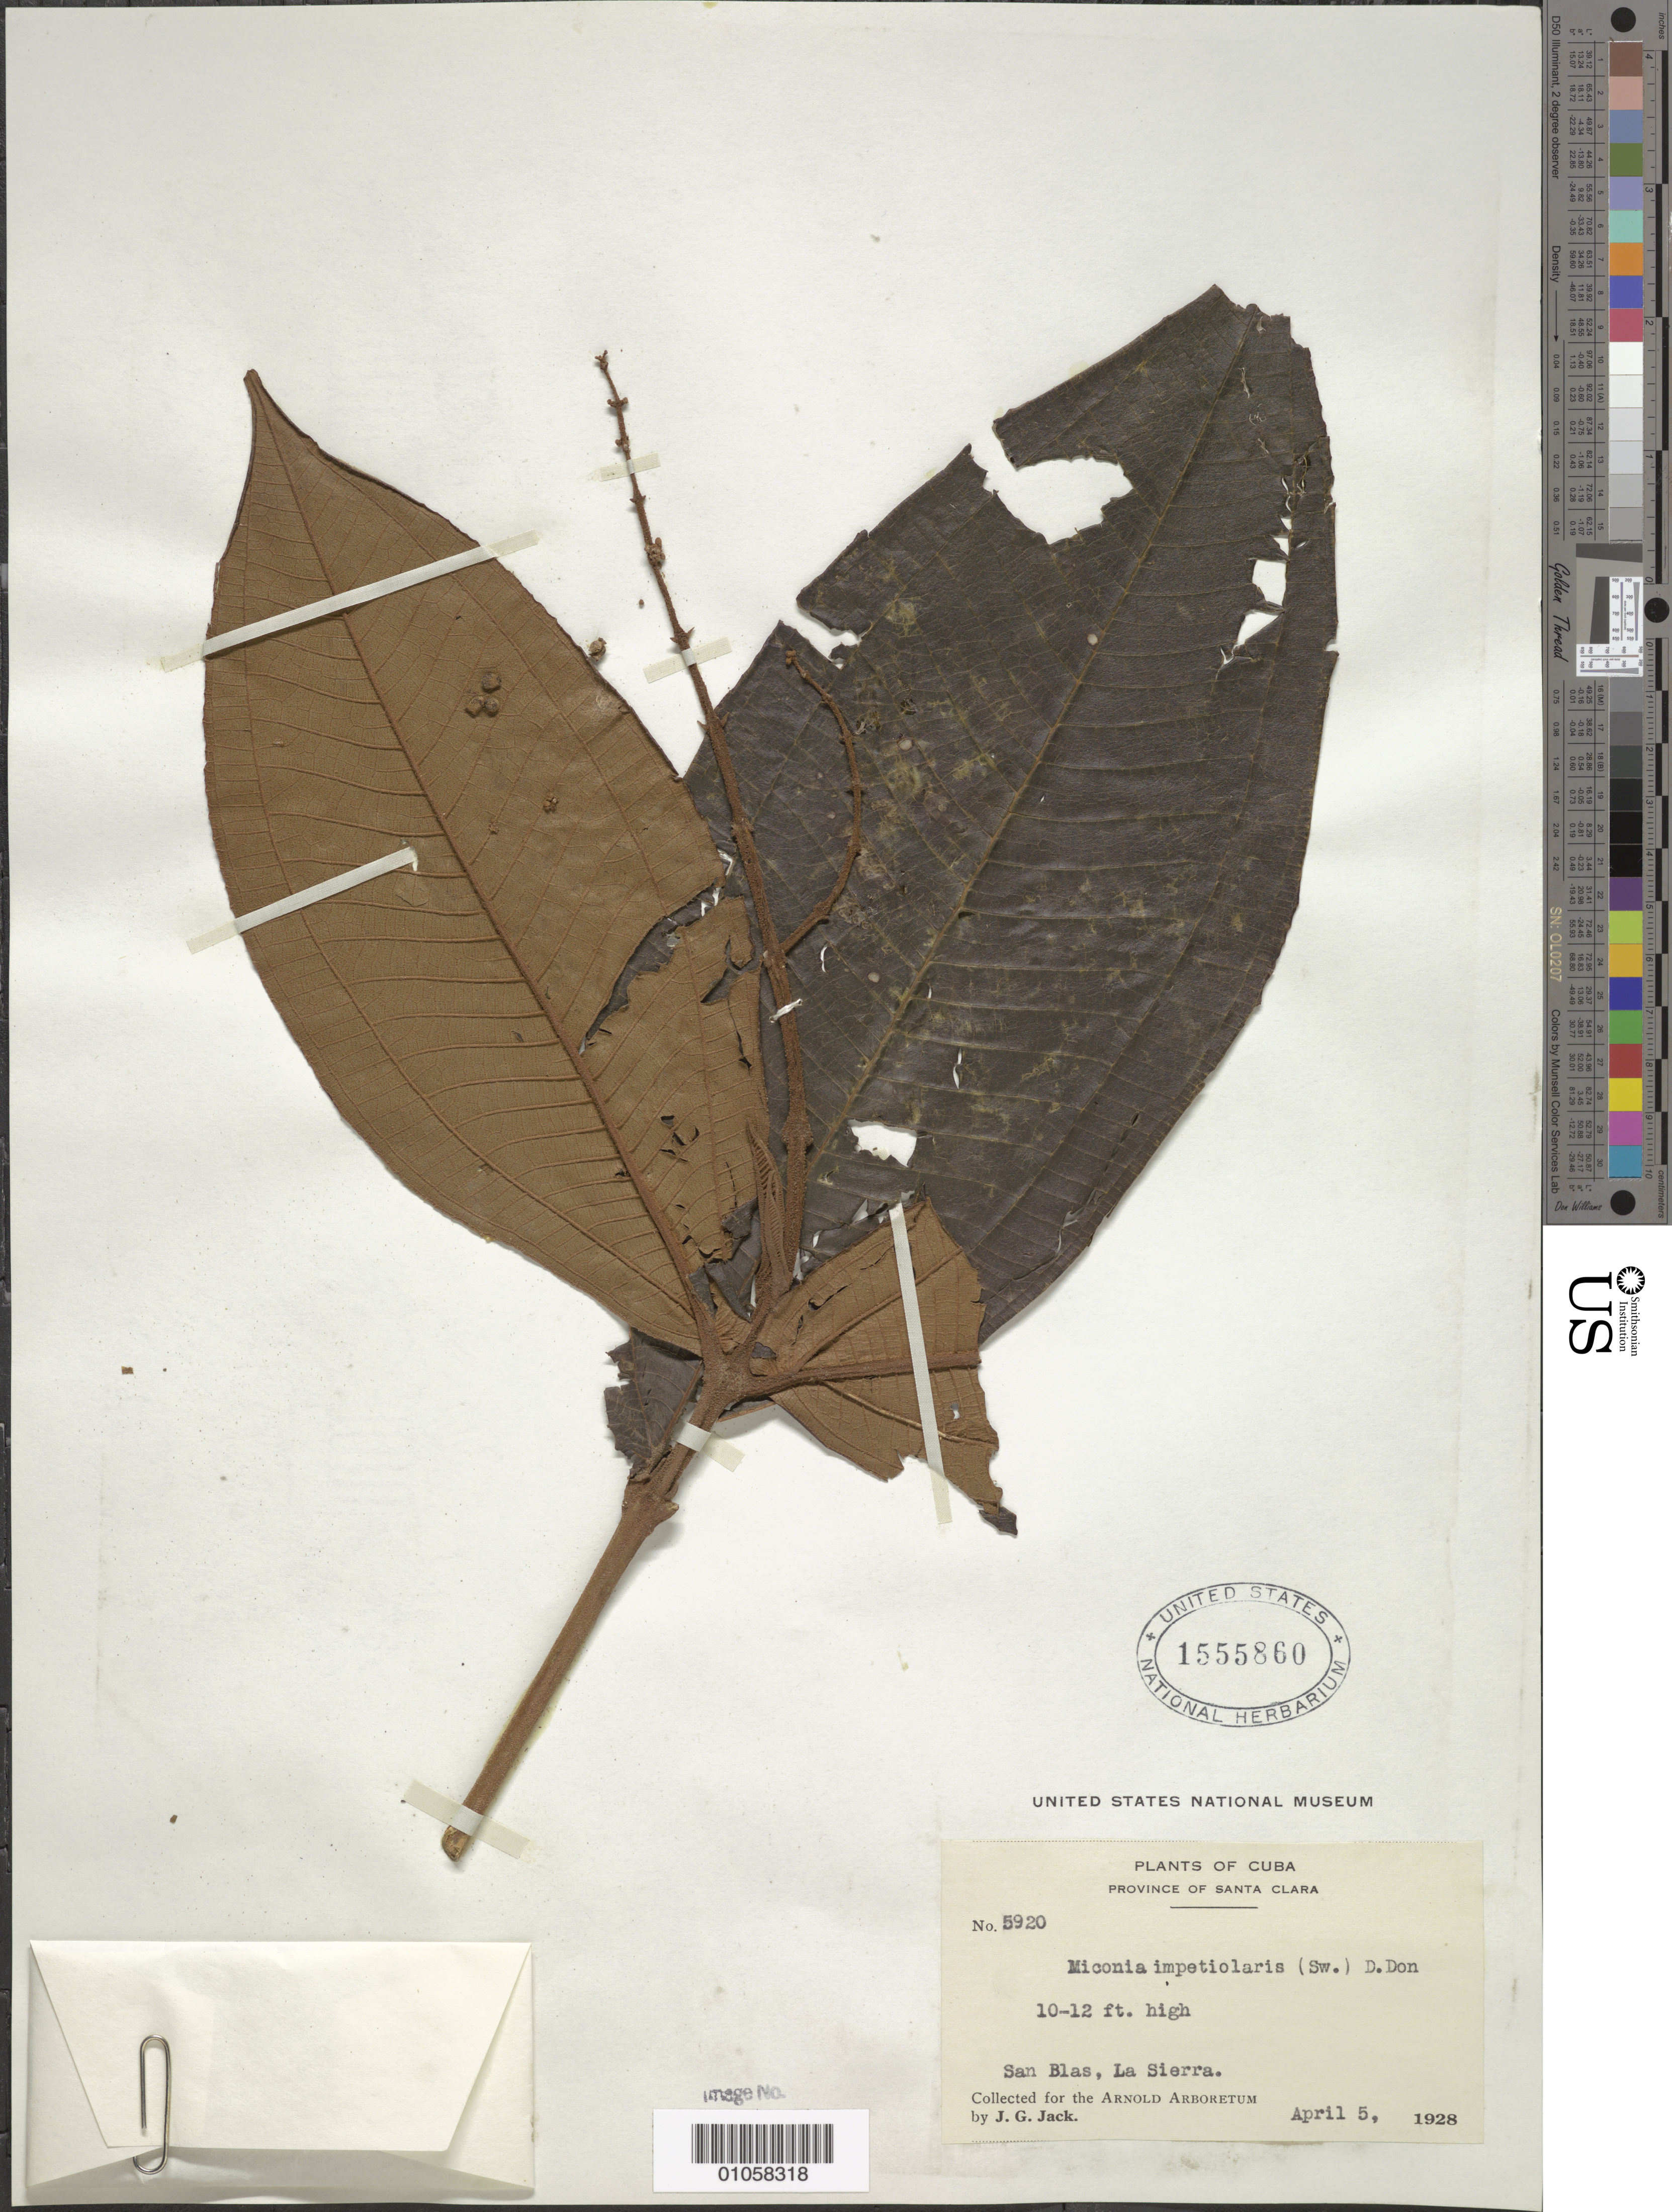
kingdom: Plantae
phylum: Tracheophyta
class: Magnoliopsida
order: Myrtales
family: Melastomataceae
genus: Miconia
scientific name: Miconia impetiolaris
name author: (Sw.) D. Don ex DC.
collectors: J. G. Jack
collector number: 5920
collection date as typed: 05 Apr 1928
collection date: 1928-04-05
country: Cuba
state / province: Santa Clara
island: Cuba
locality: San Blas, La Sierra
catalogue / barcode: US 1555860